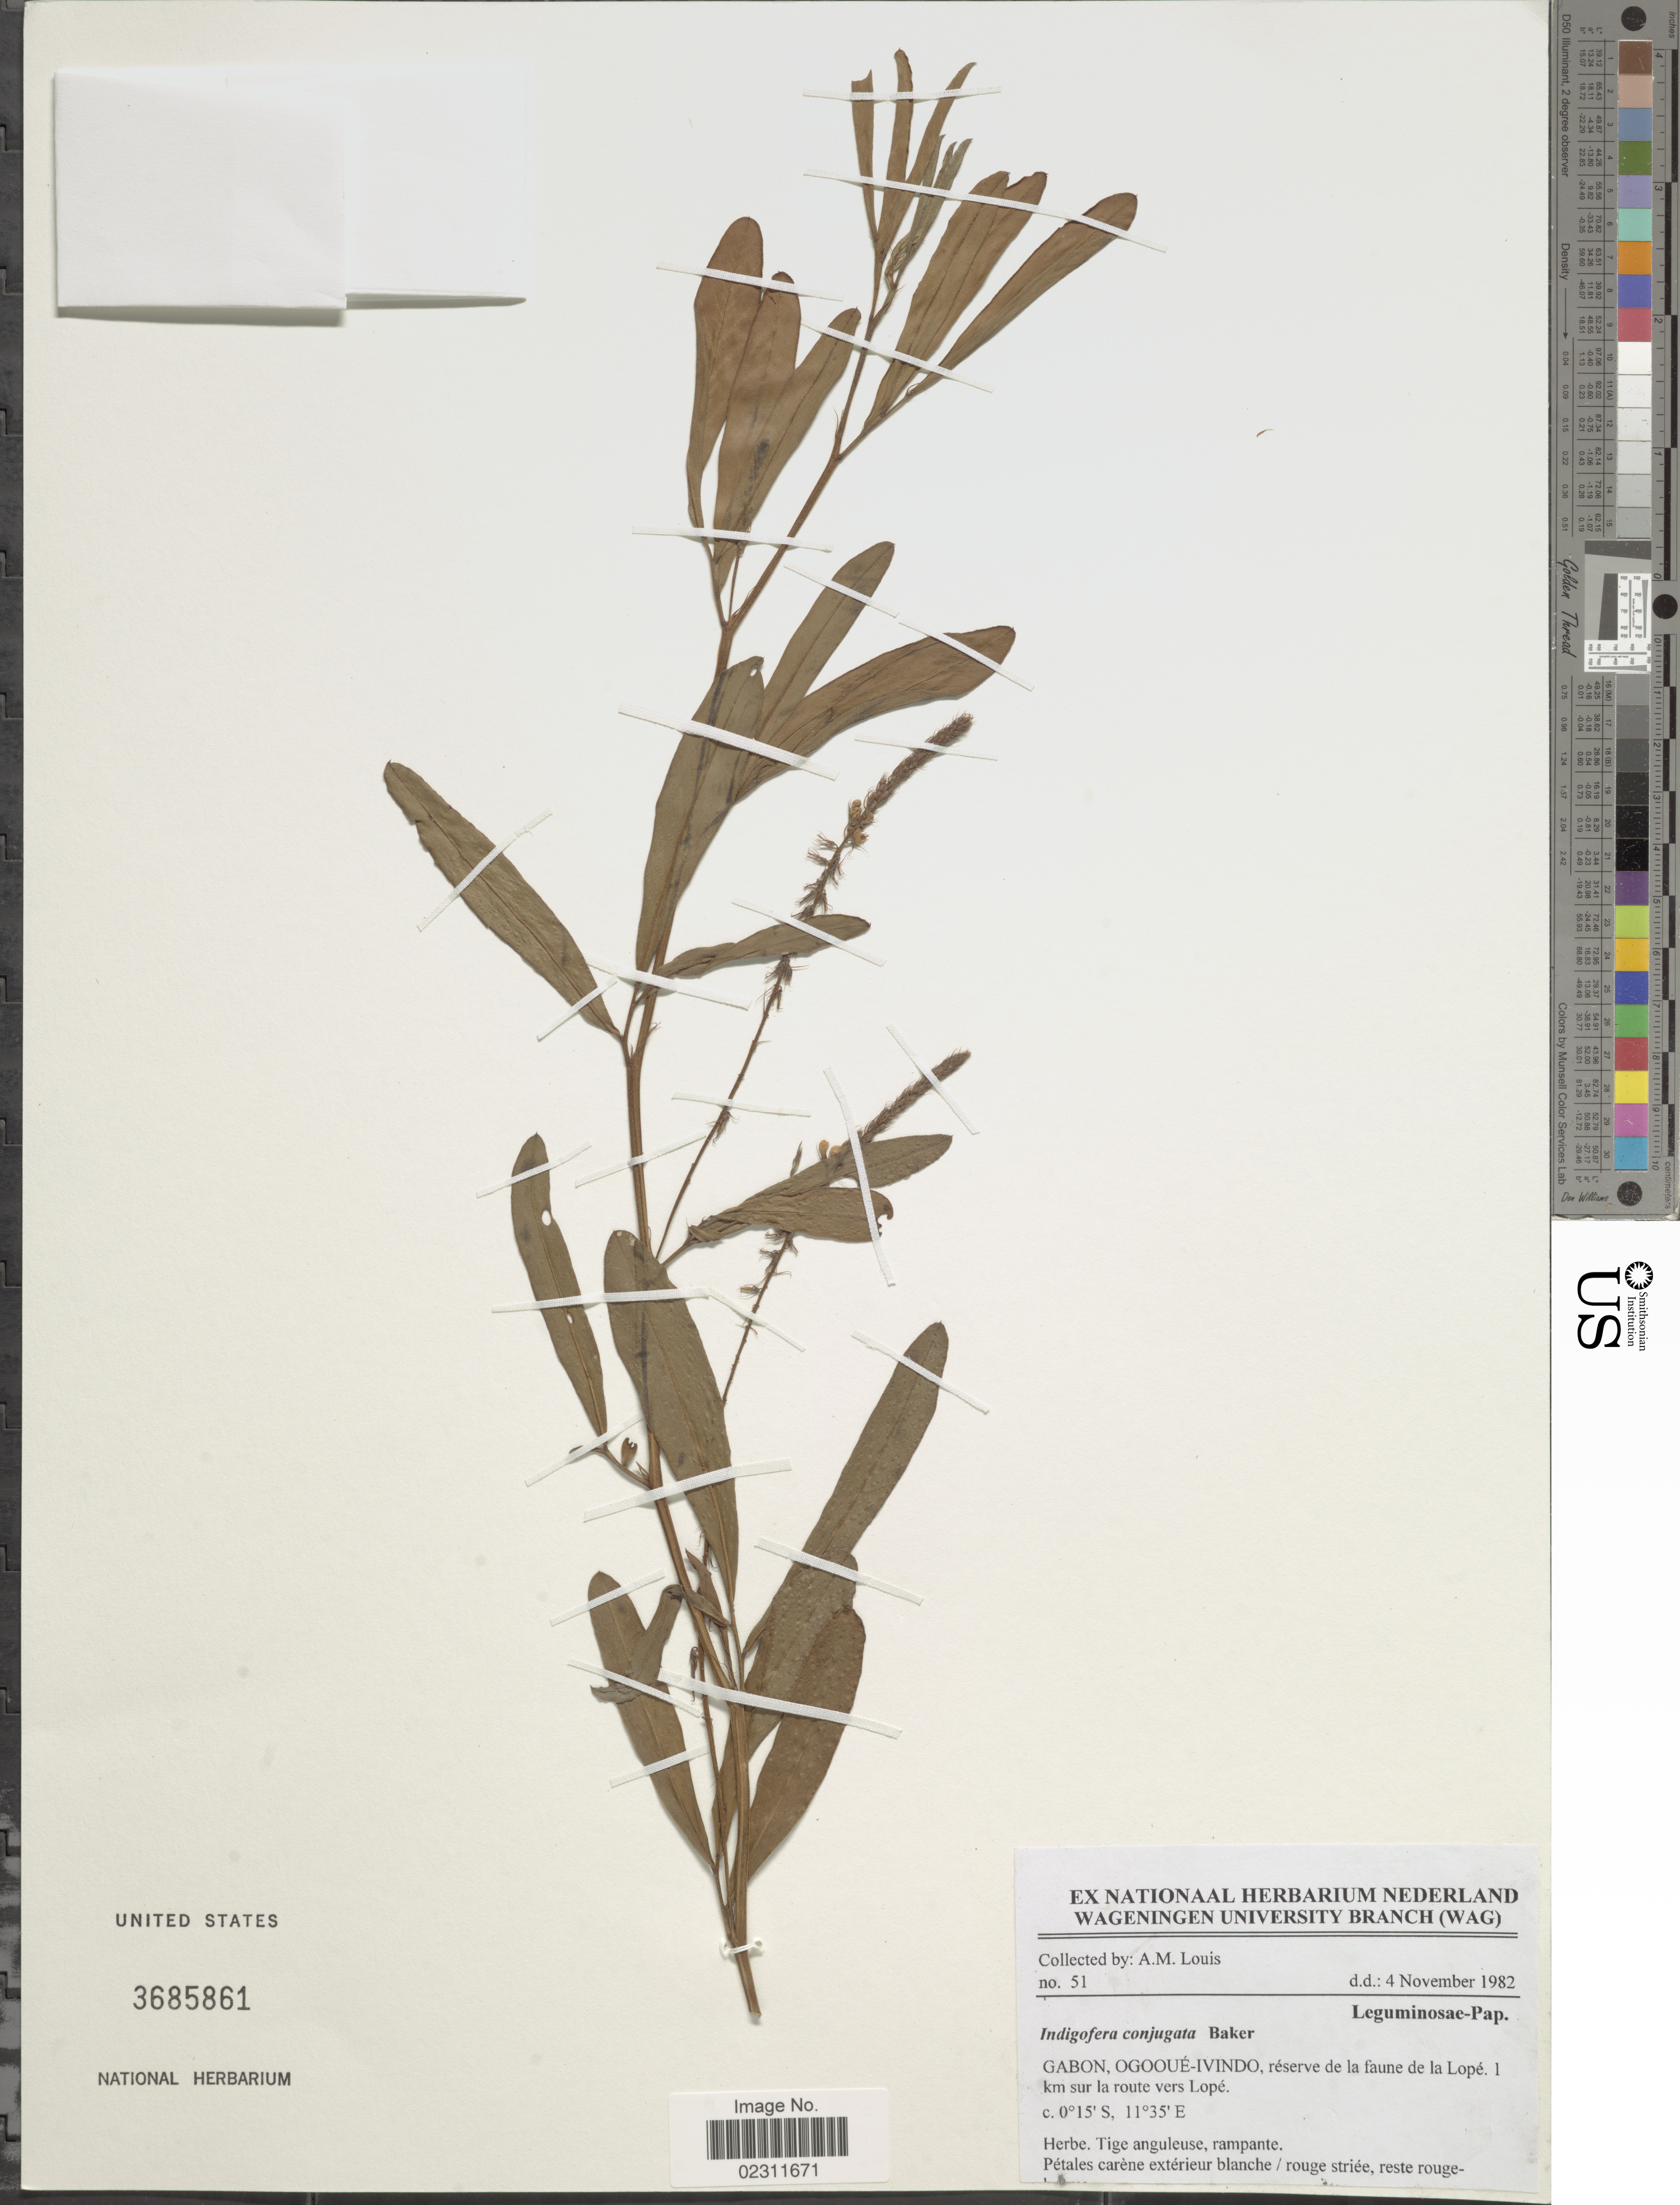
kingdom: Plantae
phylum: Tracheophyta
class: Magnoliopsida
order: Fabales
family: Fabaceae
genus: Indigofera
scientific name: Indigofera conjugata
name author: Baker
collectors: A. Louis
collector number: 51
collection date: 1982-11-04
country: Gabon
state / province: Ogooue-Ivindo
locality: Reserve de la faune de la Lope, 1 km sur la route vers Lope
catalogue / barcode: US 3685861